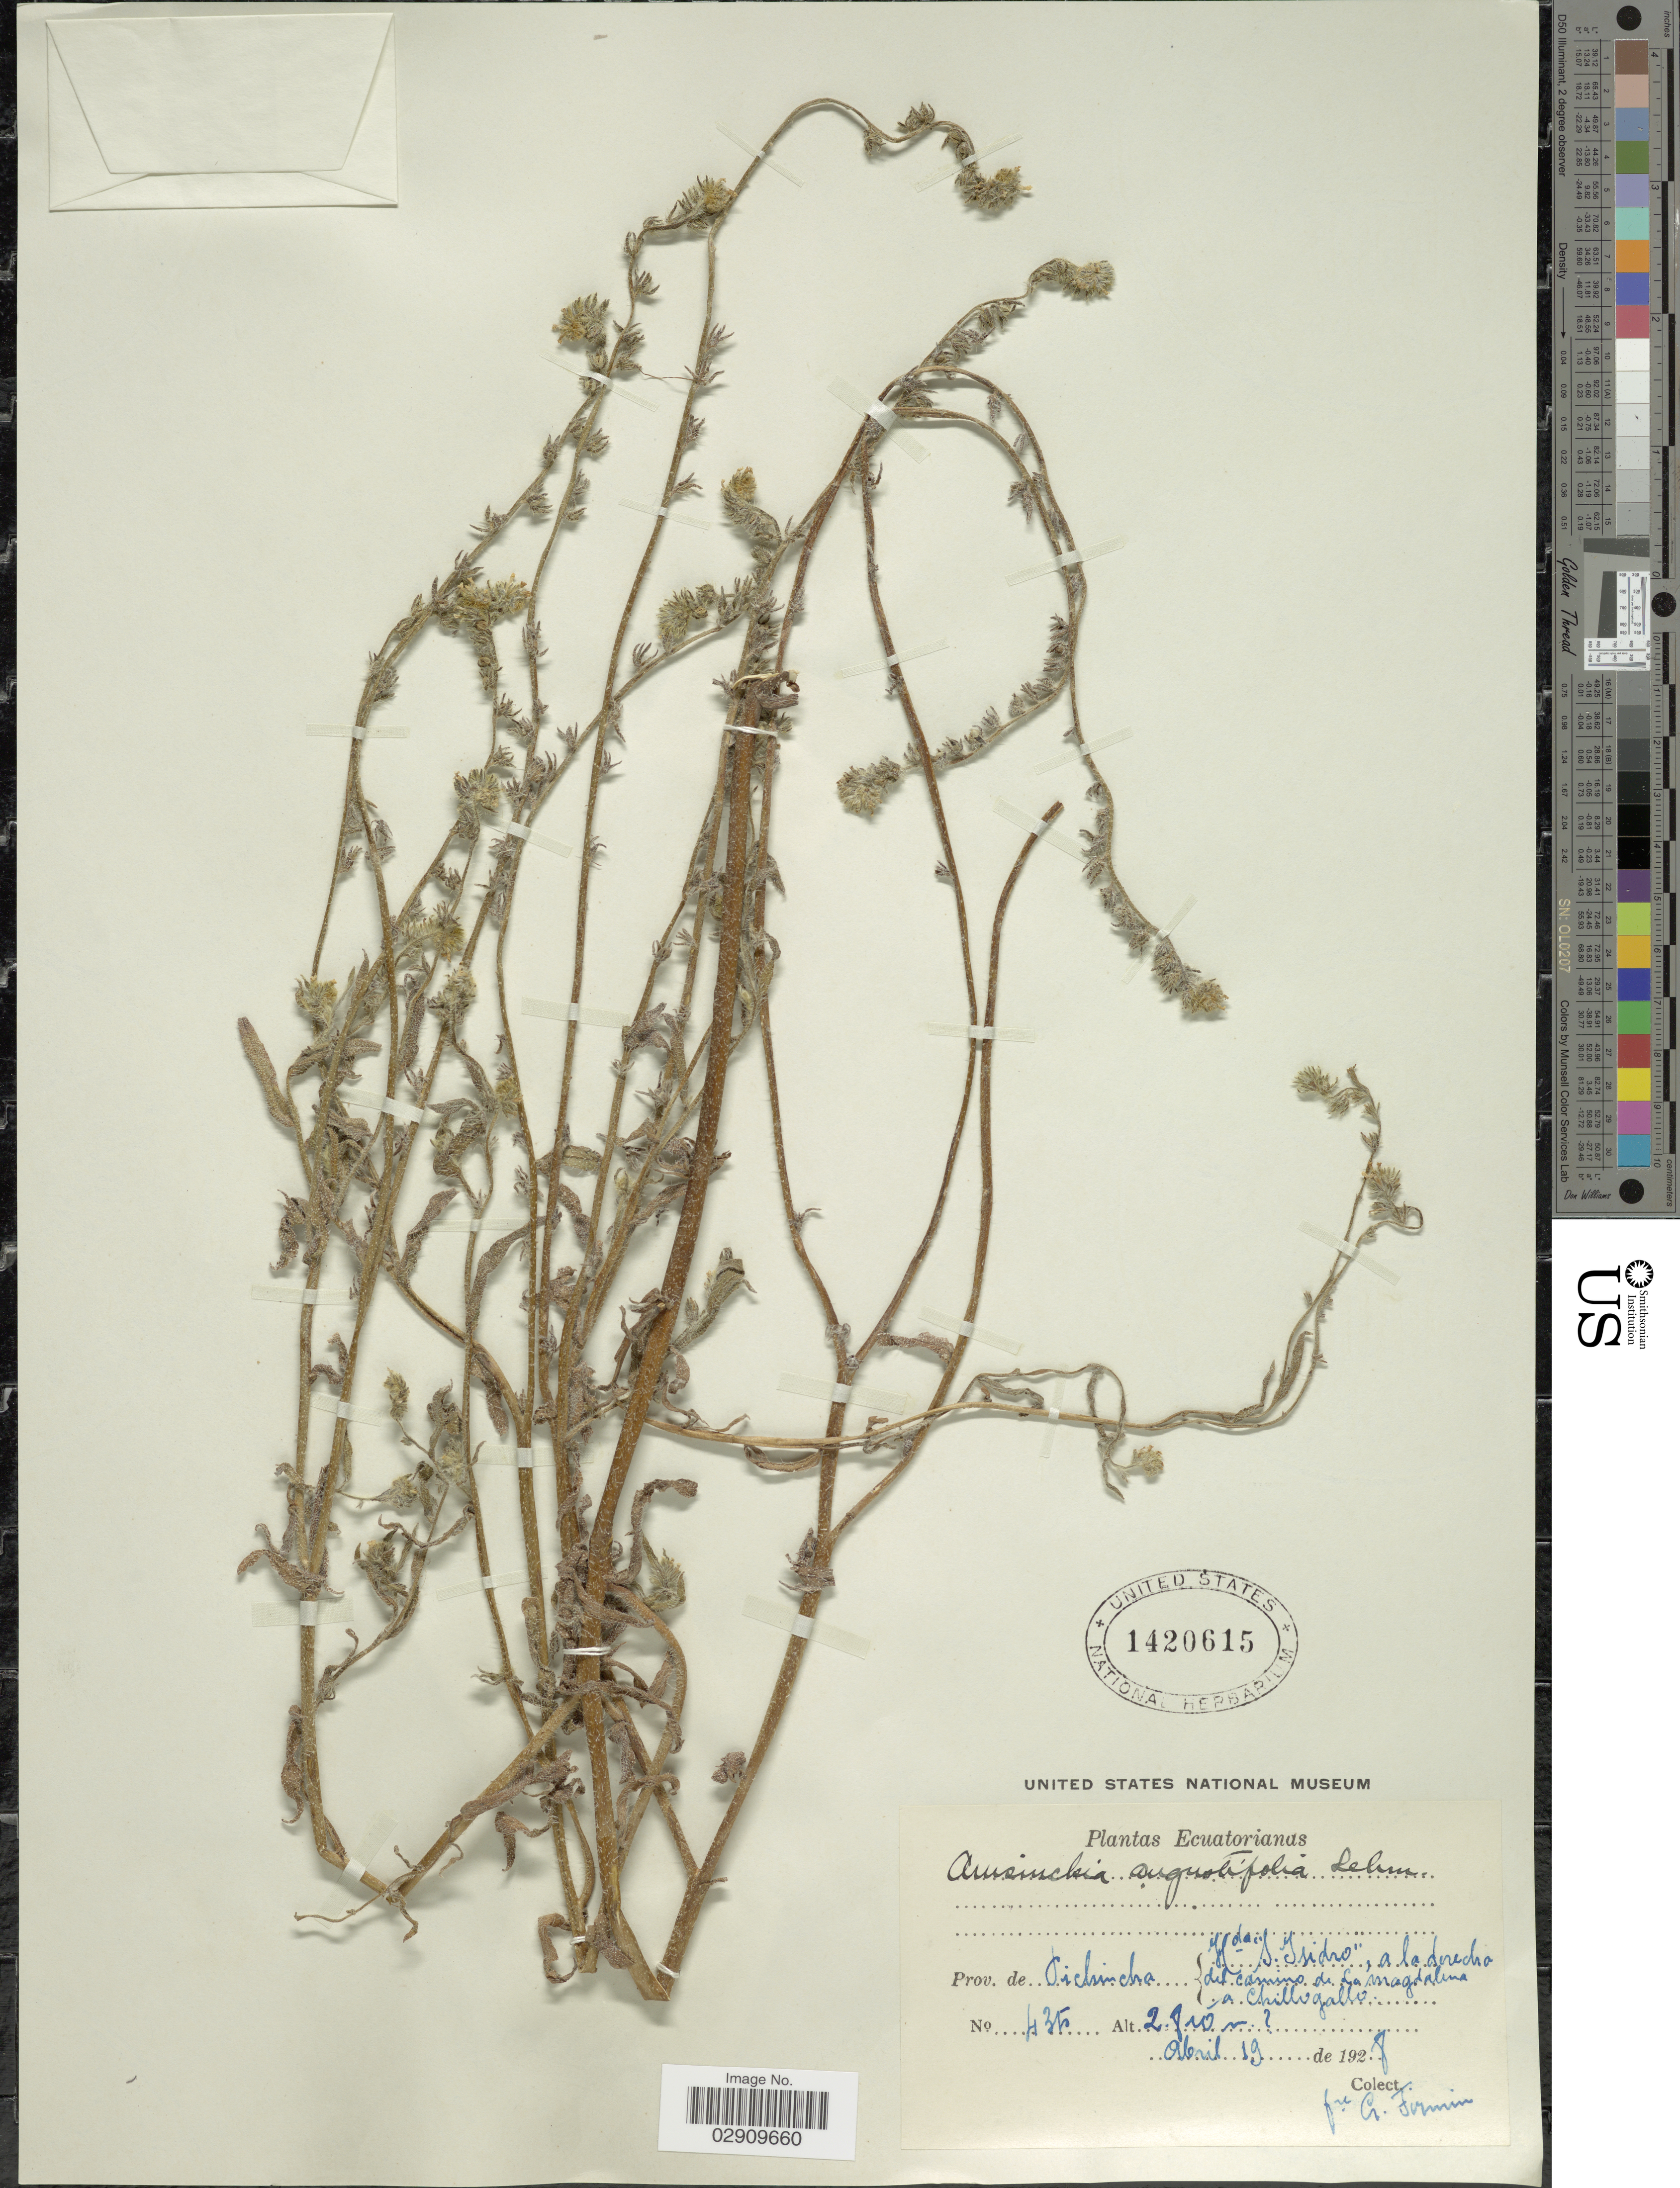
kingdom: Plantae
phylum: Tracheophyta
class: Magnoliopsida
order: Boraginales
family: Boraginaceae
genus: Amsinckia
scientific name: Amsinckia calycina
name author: (Moris) Chater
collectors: F. Firmin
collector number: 435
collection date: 1928-04-19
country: Ecuador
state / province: Pichincha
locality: Hda. S. Isidro, a la derecha del camino de La Magdalena a Chillogallo.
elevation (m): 2810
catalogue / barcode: US 1420615